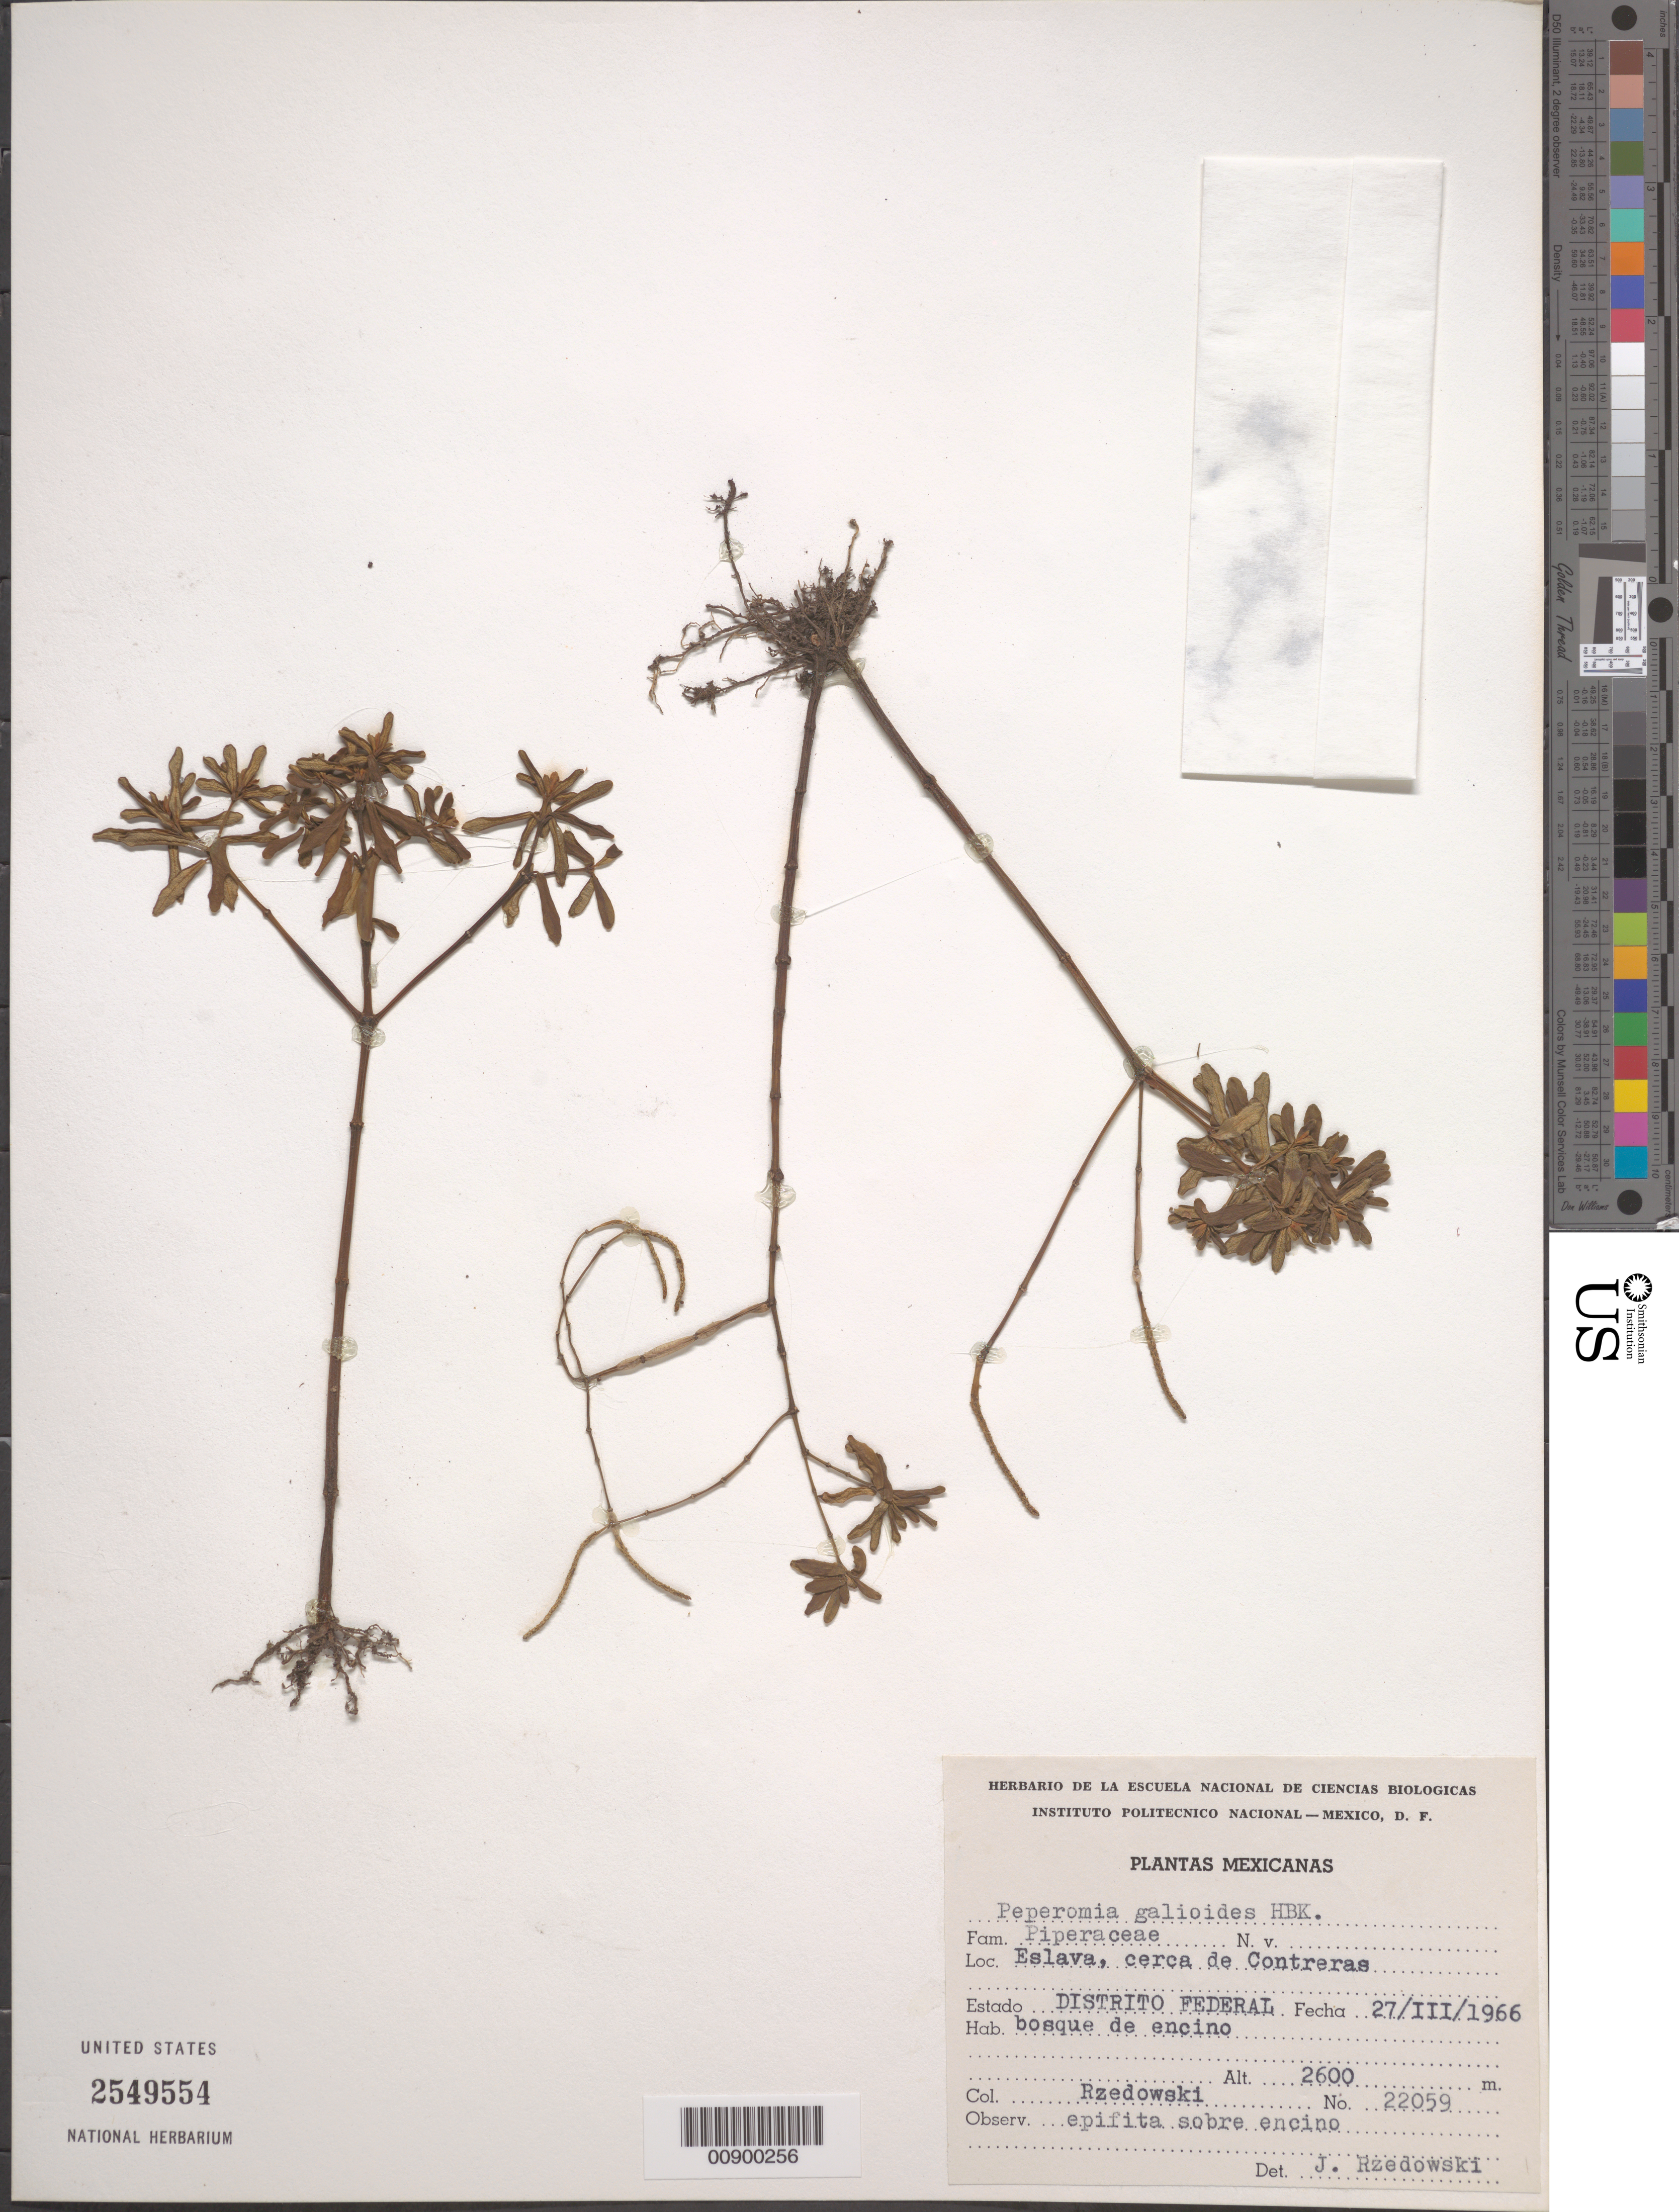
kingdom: Plantae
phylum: Tracheophyta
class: Magnoliopsida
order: Piperales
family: Piperaceae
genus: Peperomia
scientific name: Peperomia leptophylla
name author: Miq.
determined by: Jiménez, José Estaban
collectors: J. Rzedowski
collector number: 22059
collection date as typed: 27 Mar 1966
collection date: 1966-03-27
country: Mexico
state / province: Distrito Federal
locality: Eslava, cerca de Contreras, Distrito Federal.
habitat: Epifita sobre encino. Bosque de encino.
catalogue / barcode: US 2549554